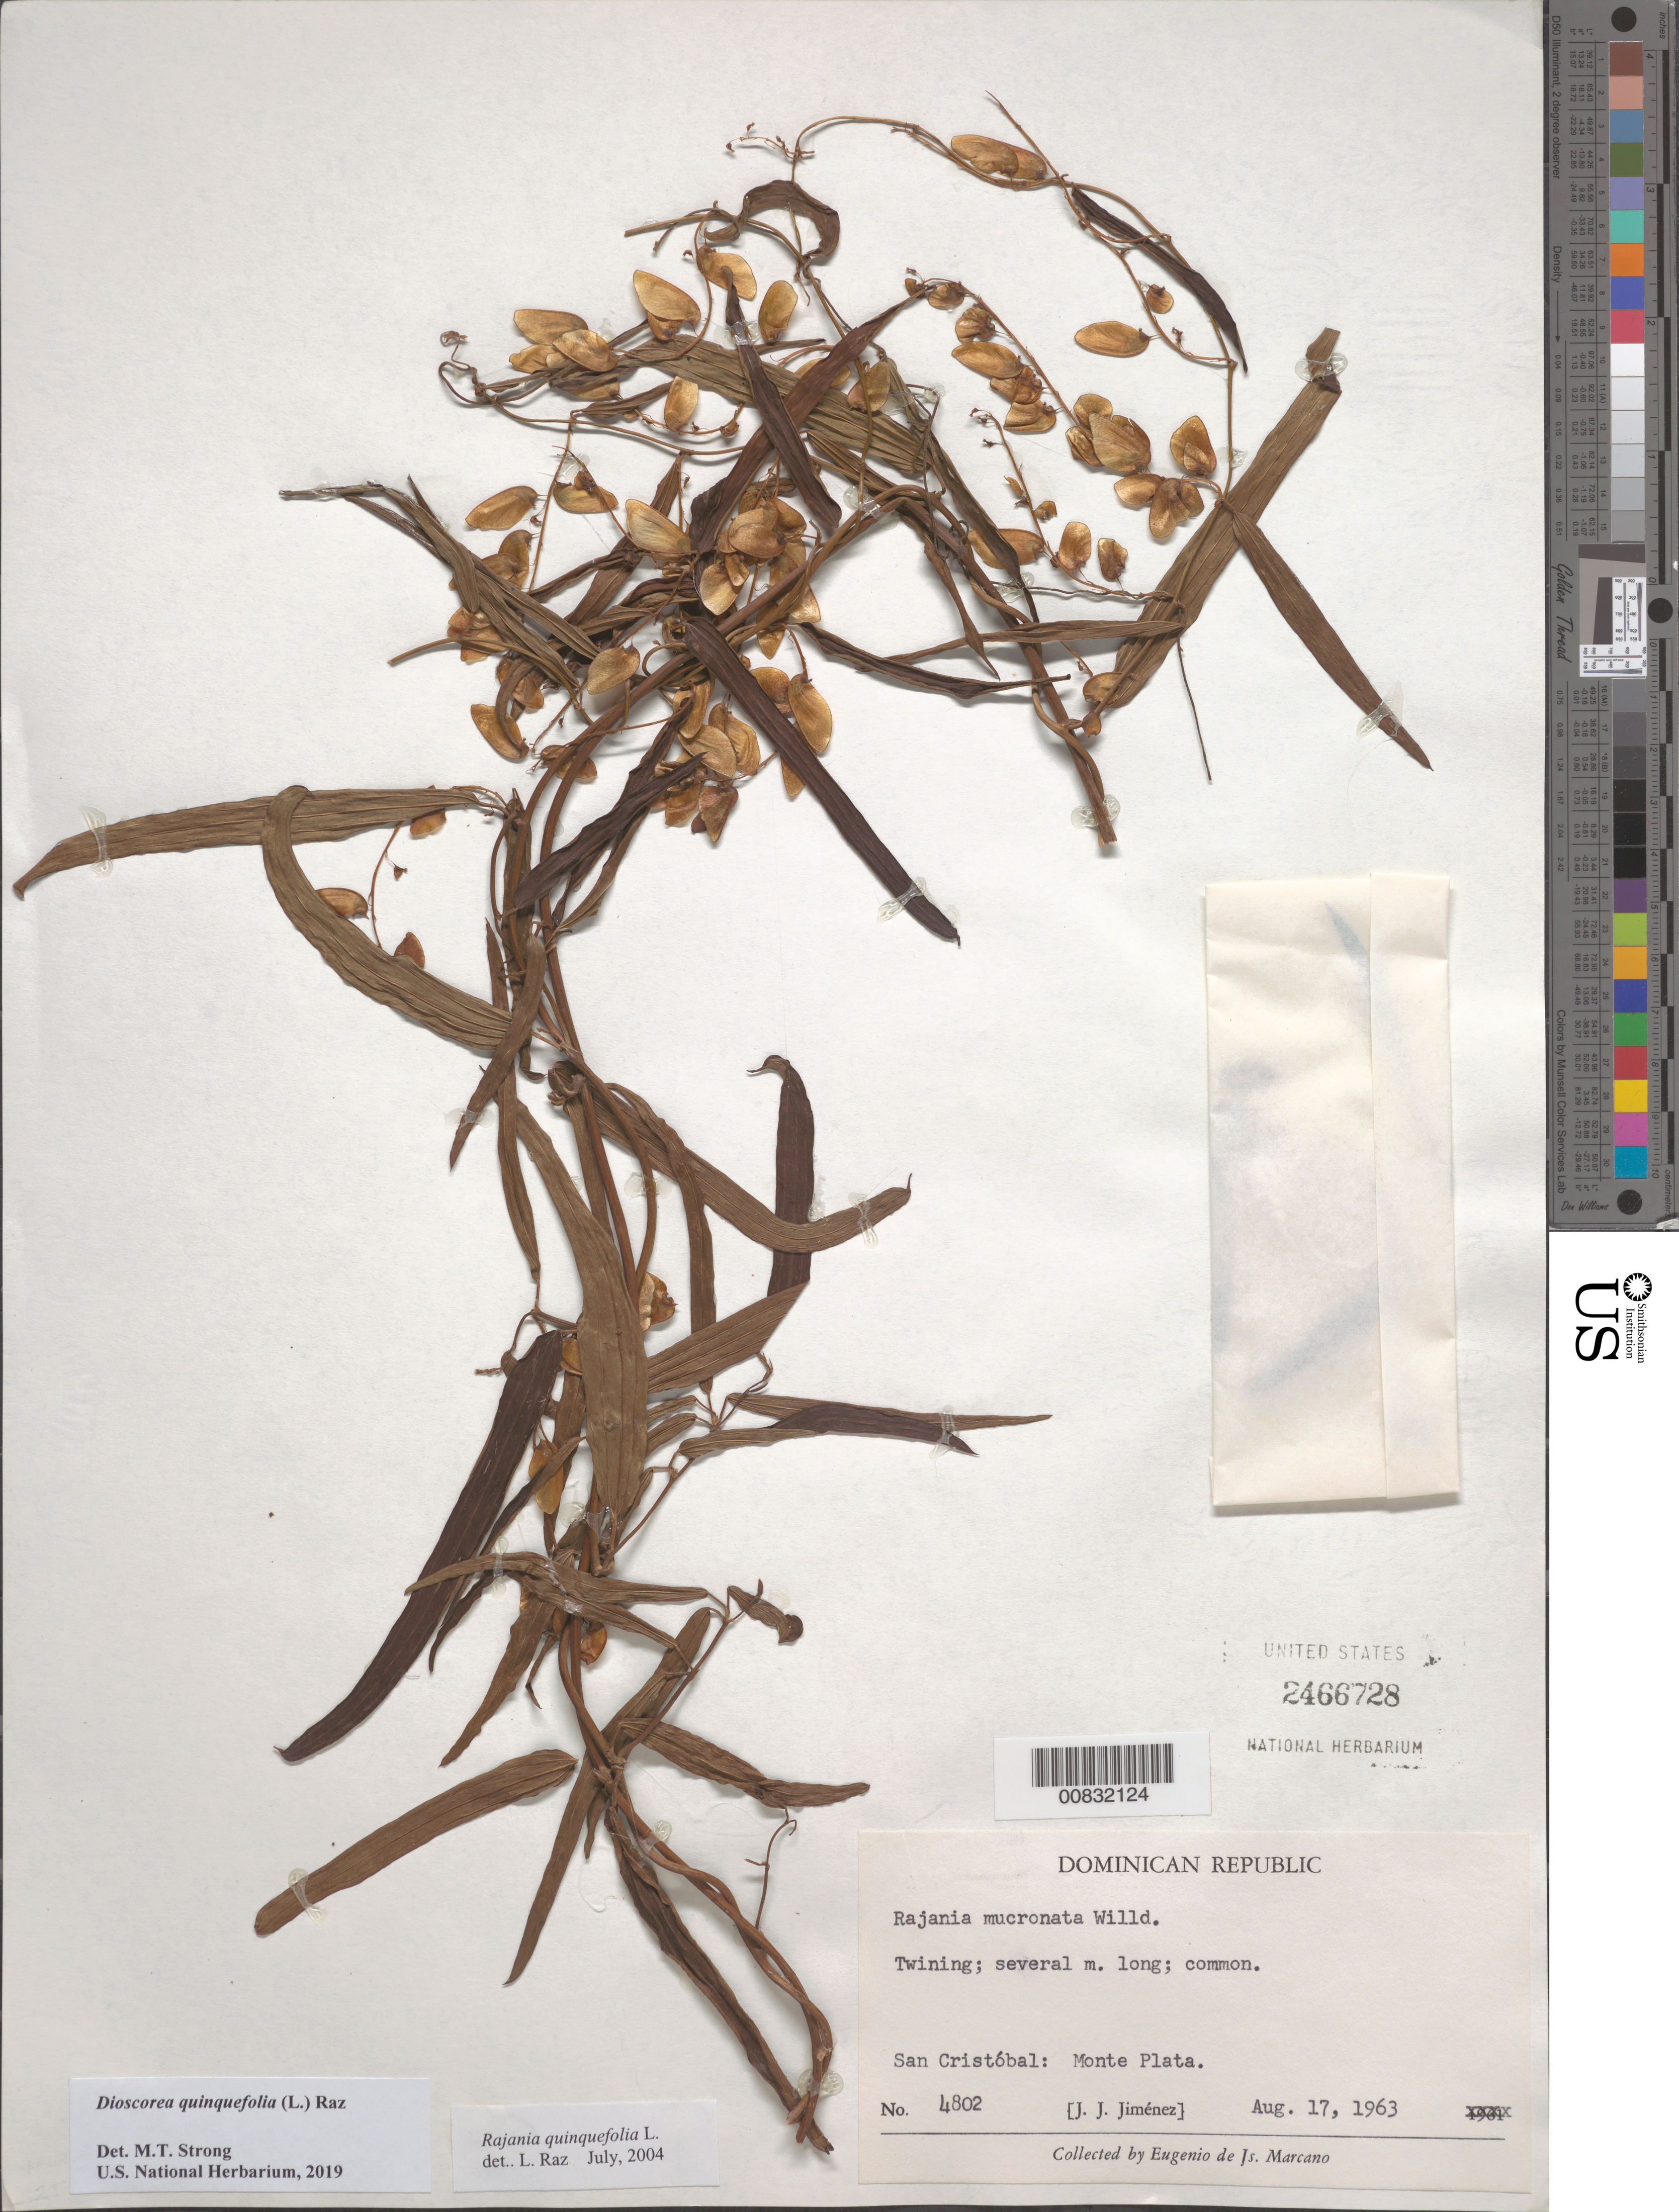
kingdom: Plantae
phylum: Tracheophyta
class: Liliopsida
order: Dioscoreales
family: Dioscoreaceae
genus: Dioscorea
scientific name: Dioscorea quinquefolia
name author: (L.) Raz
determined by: Strong, M. T., (US), Smithsonian Institution - National Museum of Natural History (UNITED STATES)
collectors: E. J. Marcano F. & J. J. Jiménez Almonte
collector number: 4802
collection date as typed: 17 Aug 1963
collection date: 1963-08-17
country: Dominican Republic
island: Hispaniola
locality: San Cristóbal: Monte Plata.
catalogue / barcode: US 2466728